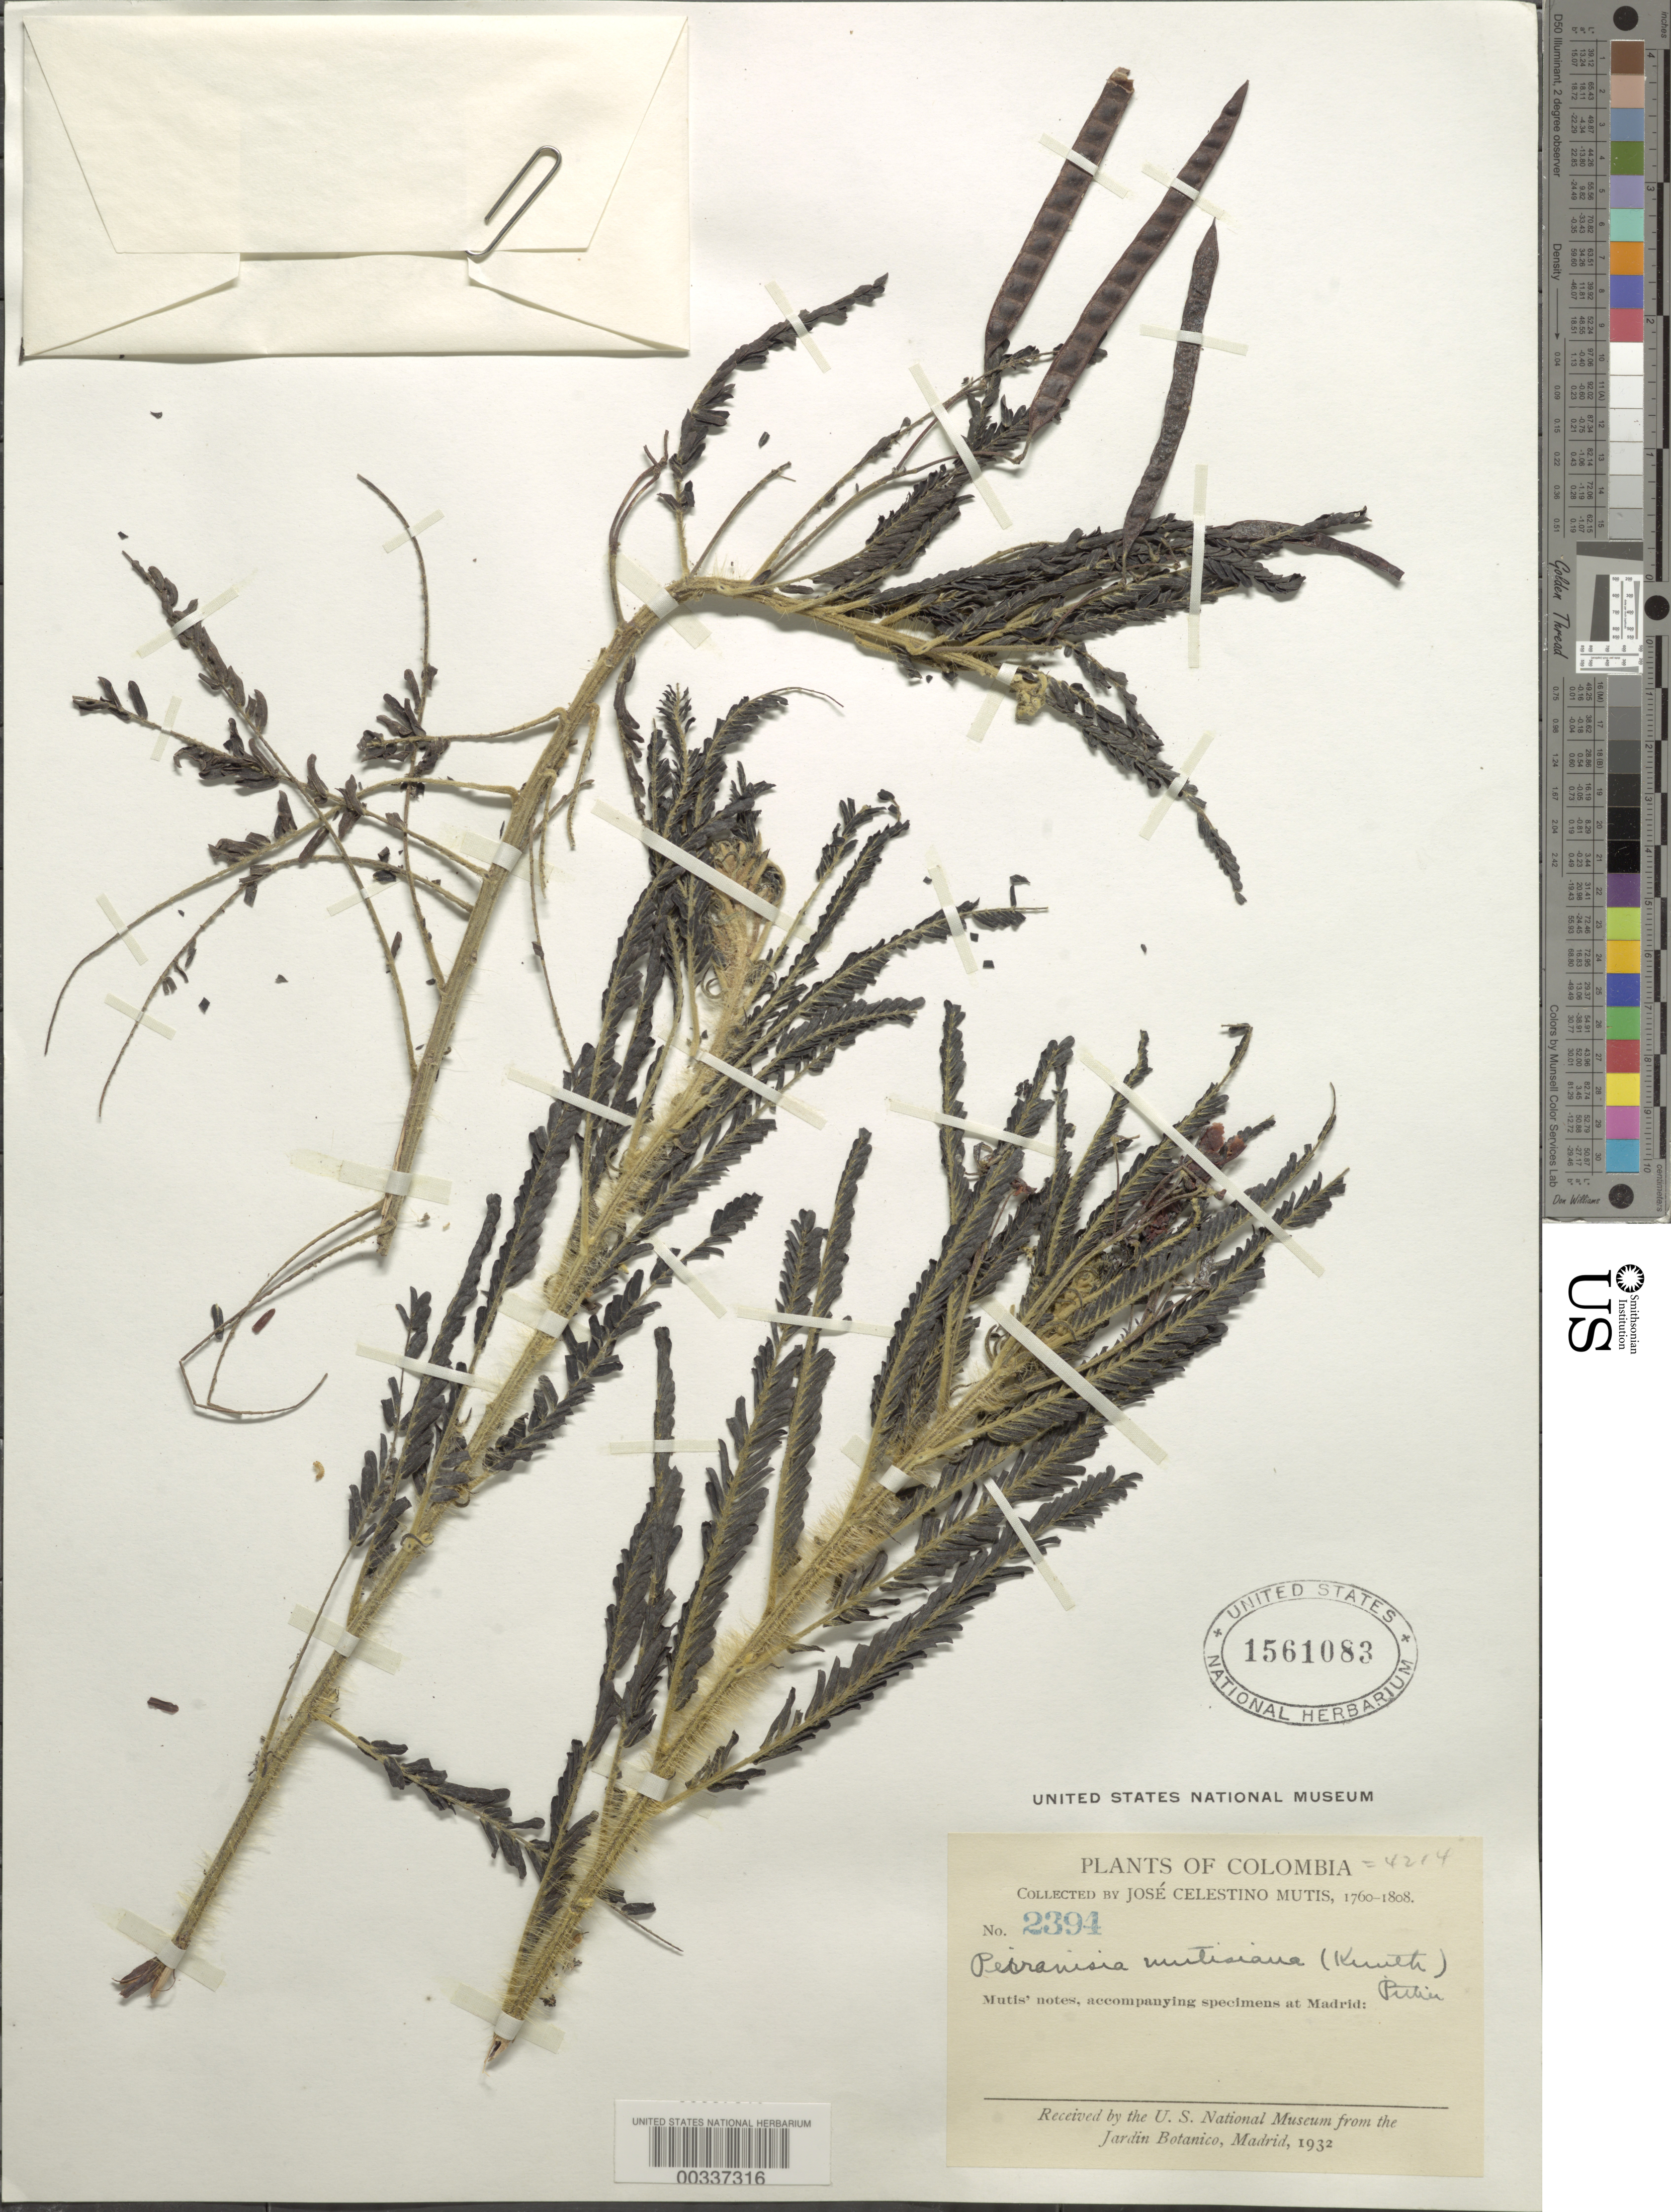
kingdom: Plantae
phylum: Tracheophyta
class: Magnoliopsida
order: Fabales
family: Fabaceae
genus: Senna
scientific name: Senna mutisiana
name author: (Kunth) H.S. Irwin & Barneby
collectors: J. C. B. Mutis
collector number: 2394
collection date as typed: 1760 to -- -- 1808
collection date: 1760/1808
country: Colombia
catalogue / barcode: US 1561083